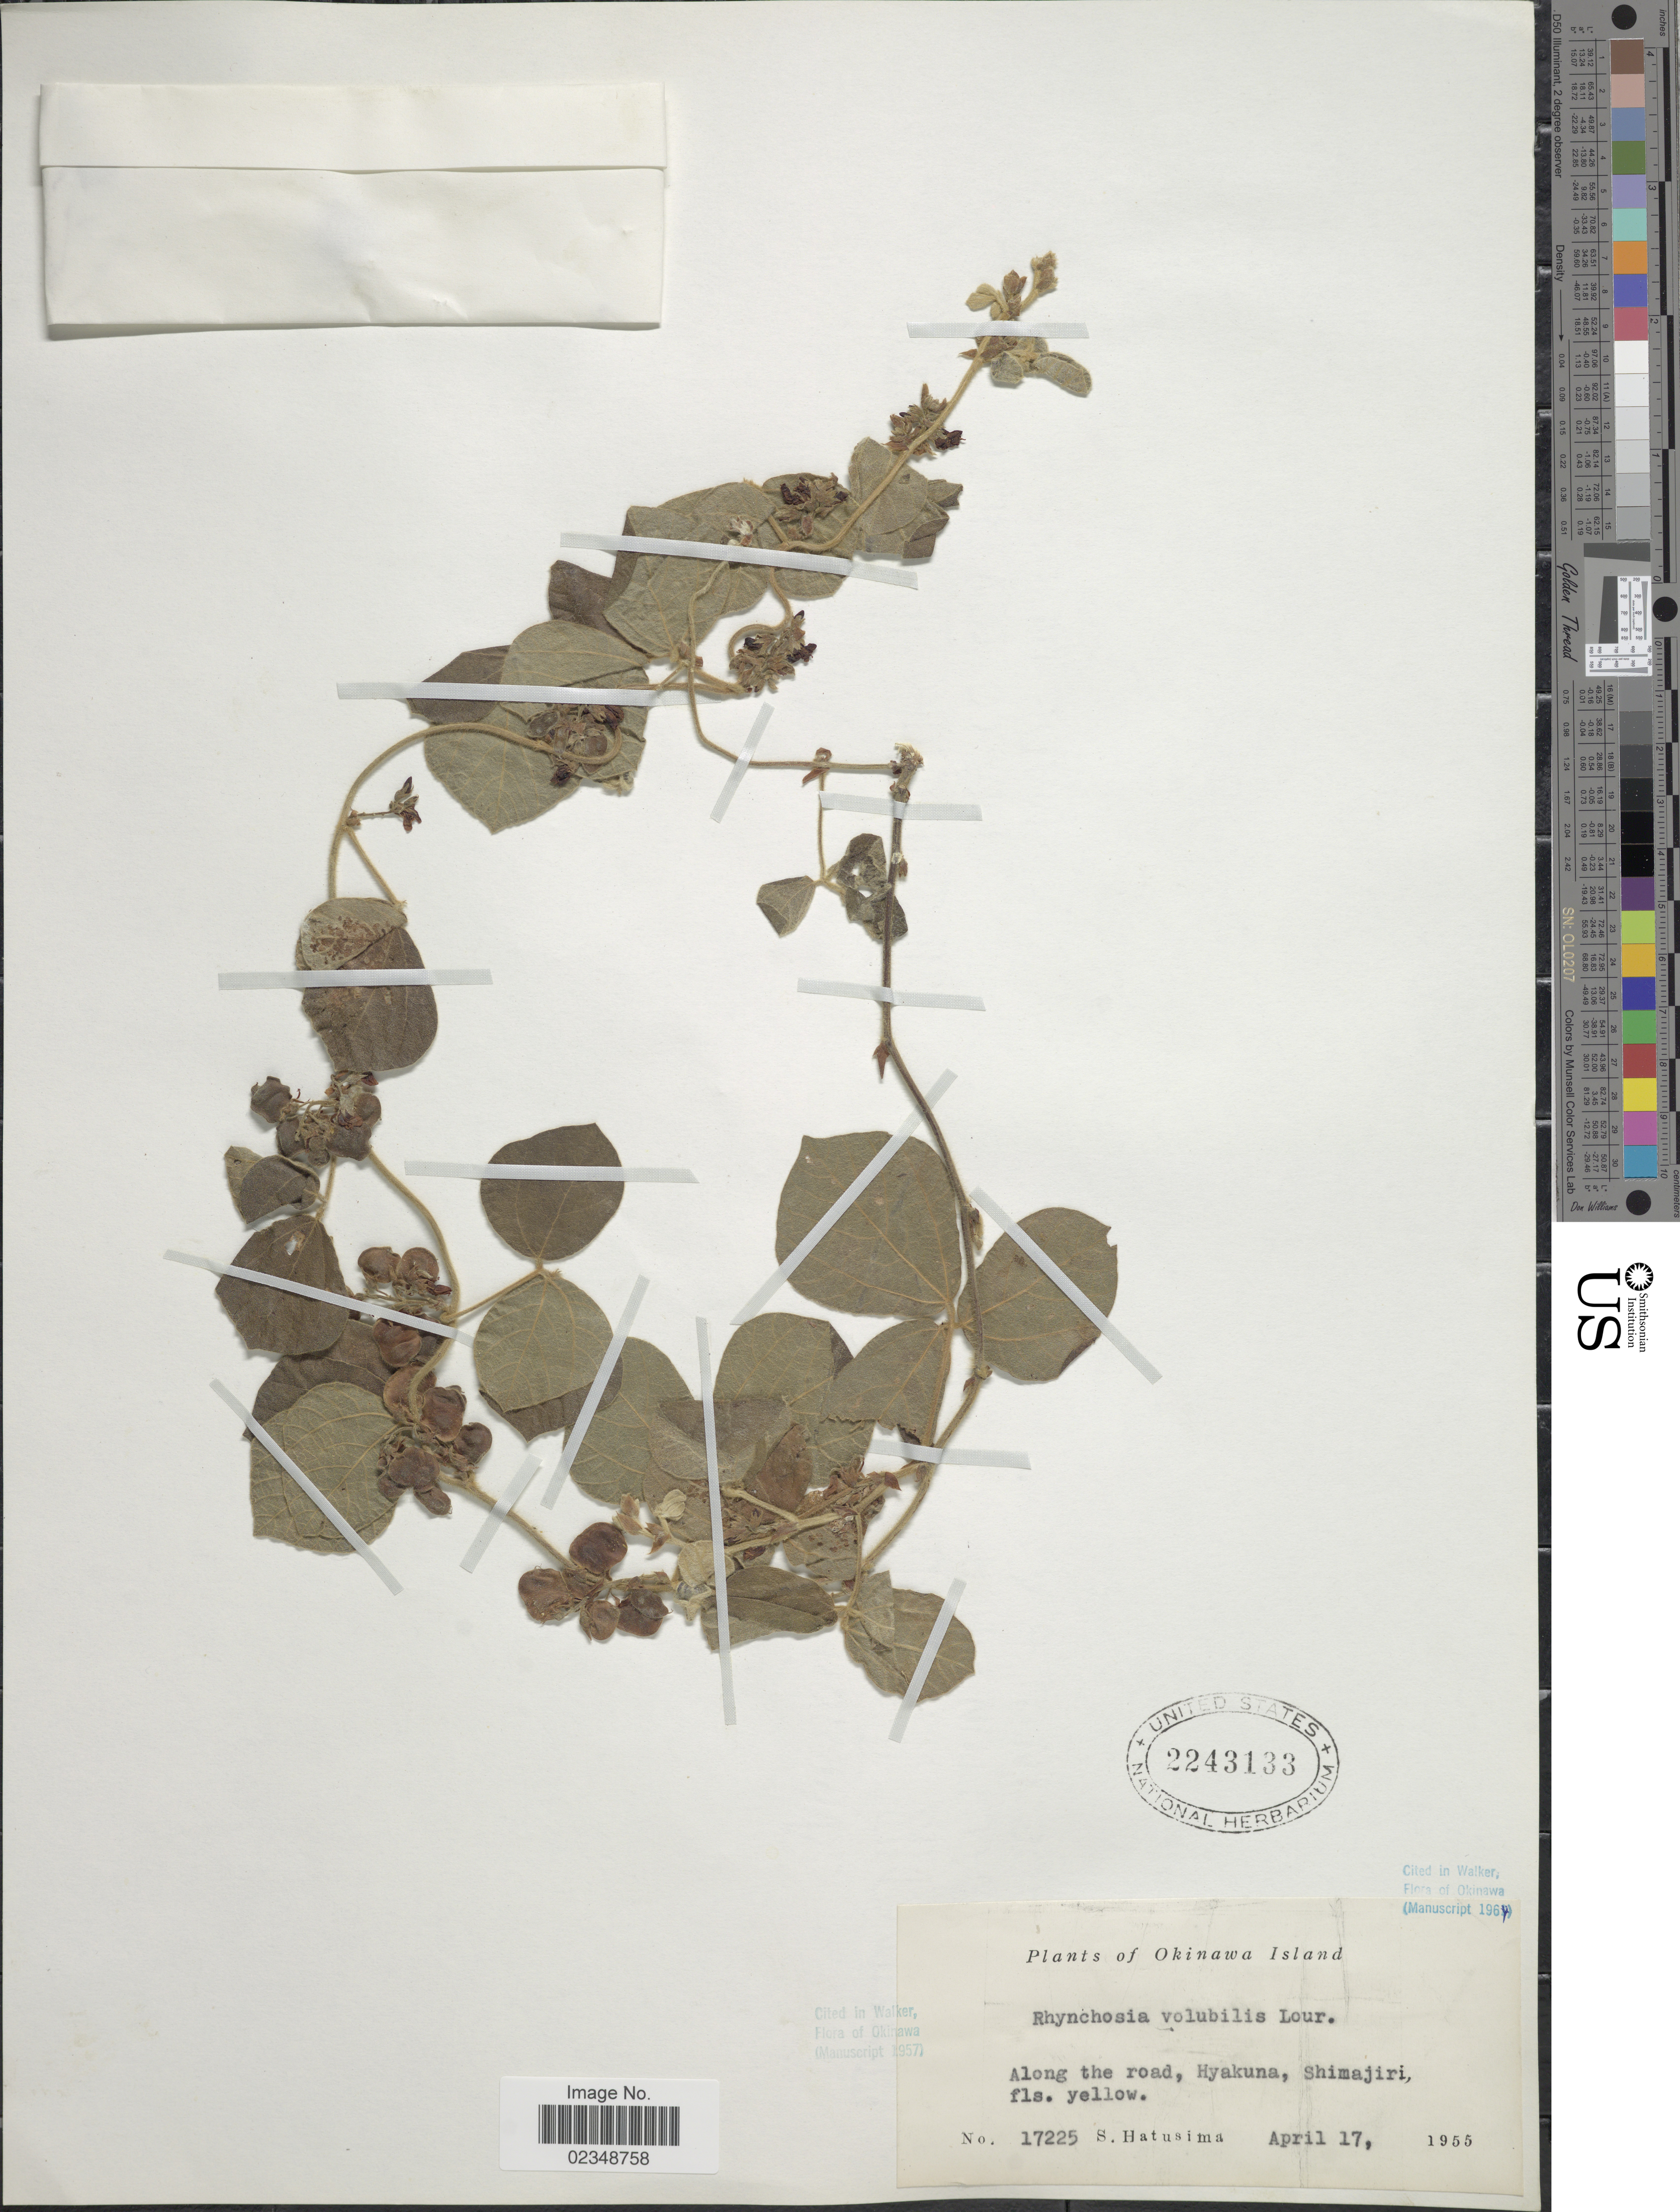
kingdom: Plantae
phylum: Tracheophyta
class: Magnoliopsida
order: Fabales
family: Fabaceae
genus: Rhynchosia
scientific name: Rhynchosia volubilis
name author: (Michx.) Wood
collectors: S. Hatusima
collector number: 17225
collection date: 1955-04-17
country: Japan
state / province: Okinawa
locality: Okinawa Island, Along the road, Hyakuna, Shimajiri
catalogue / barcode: US 2243133